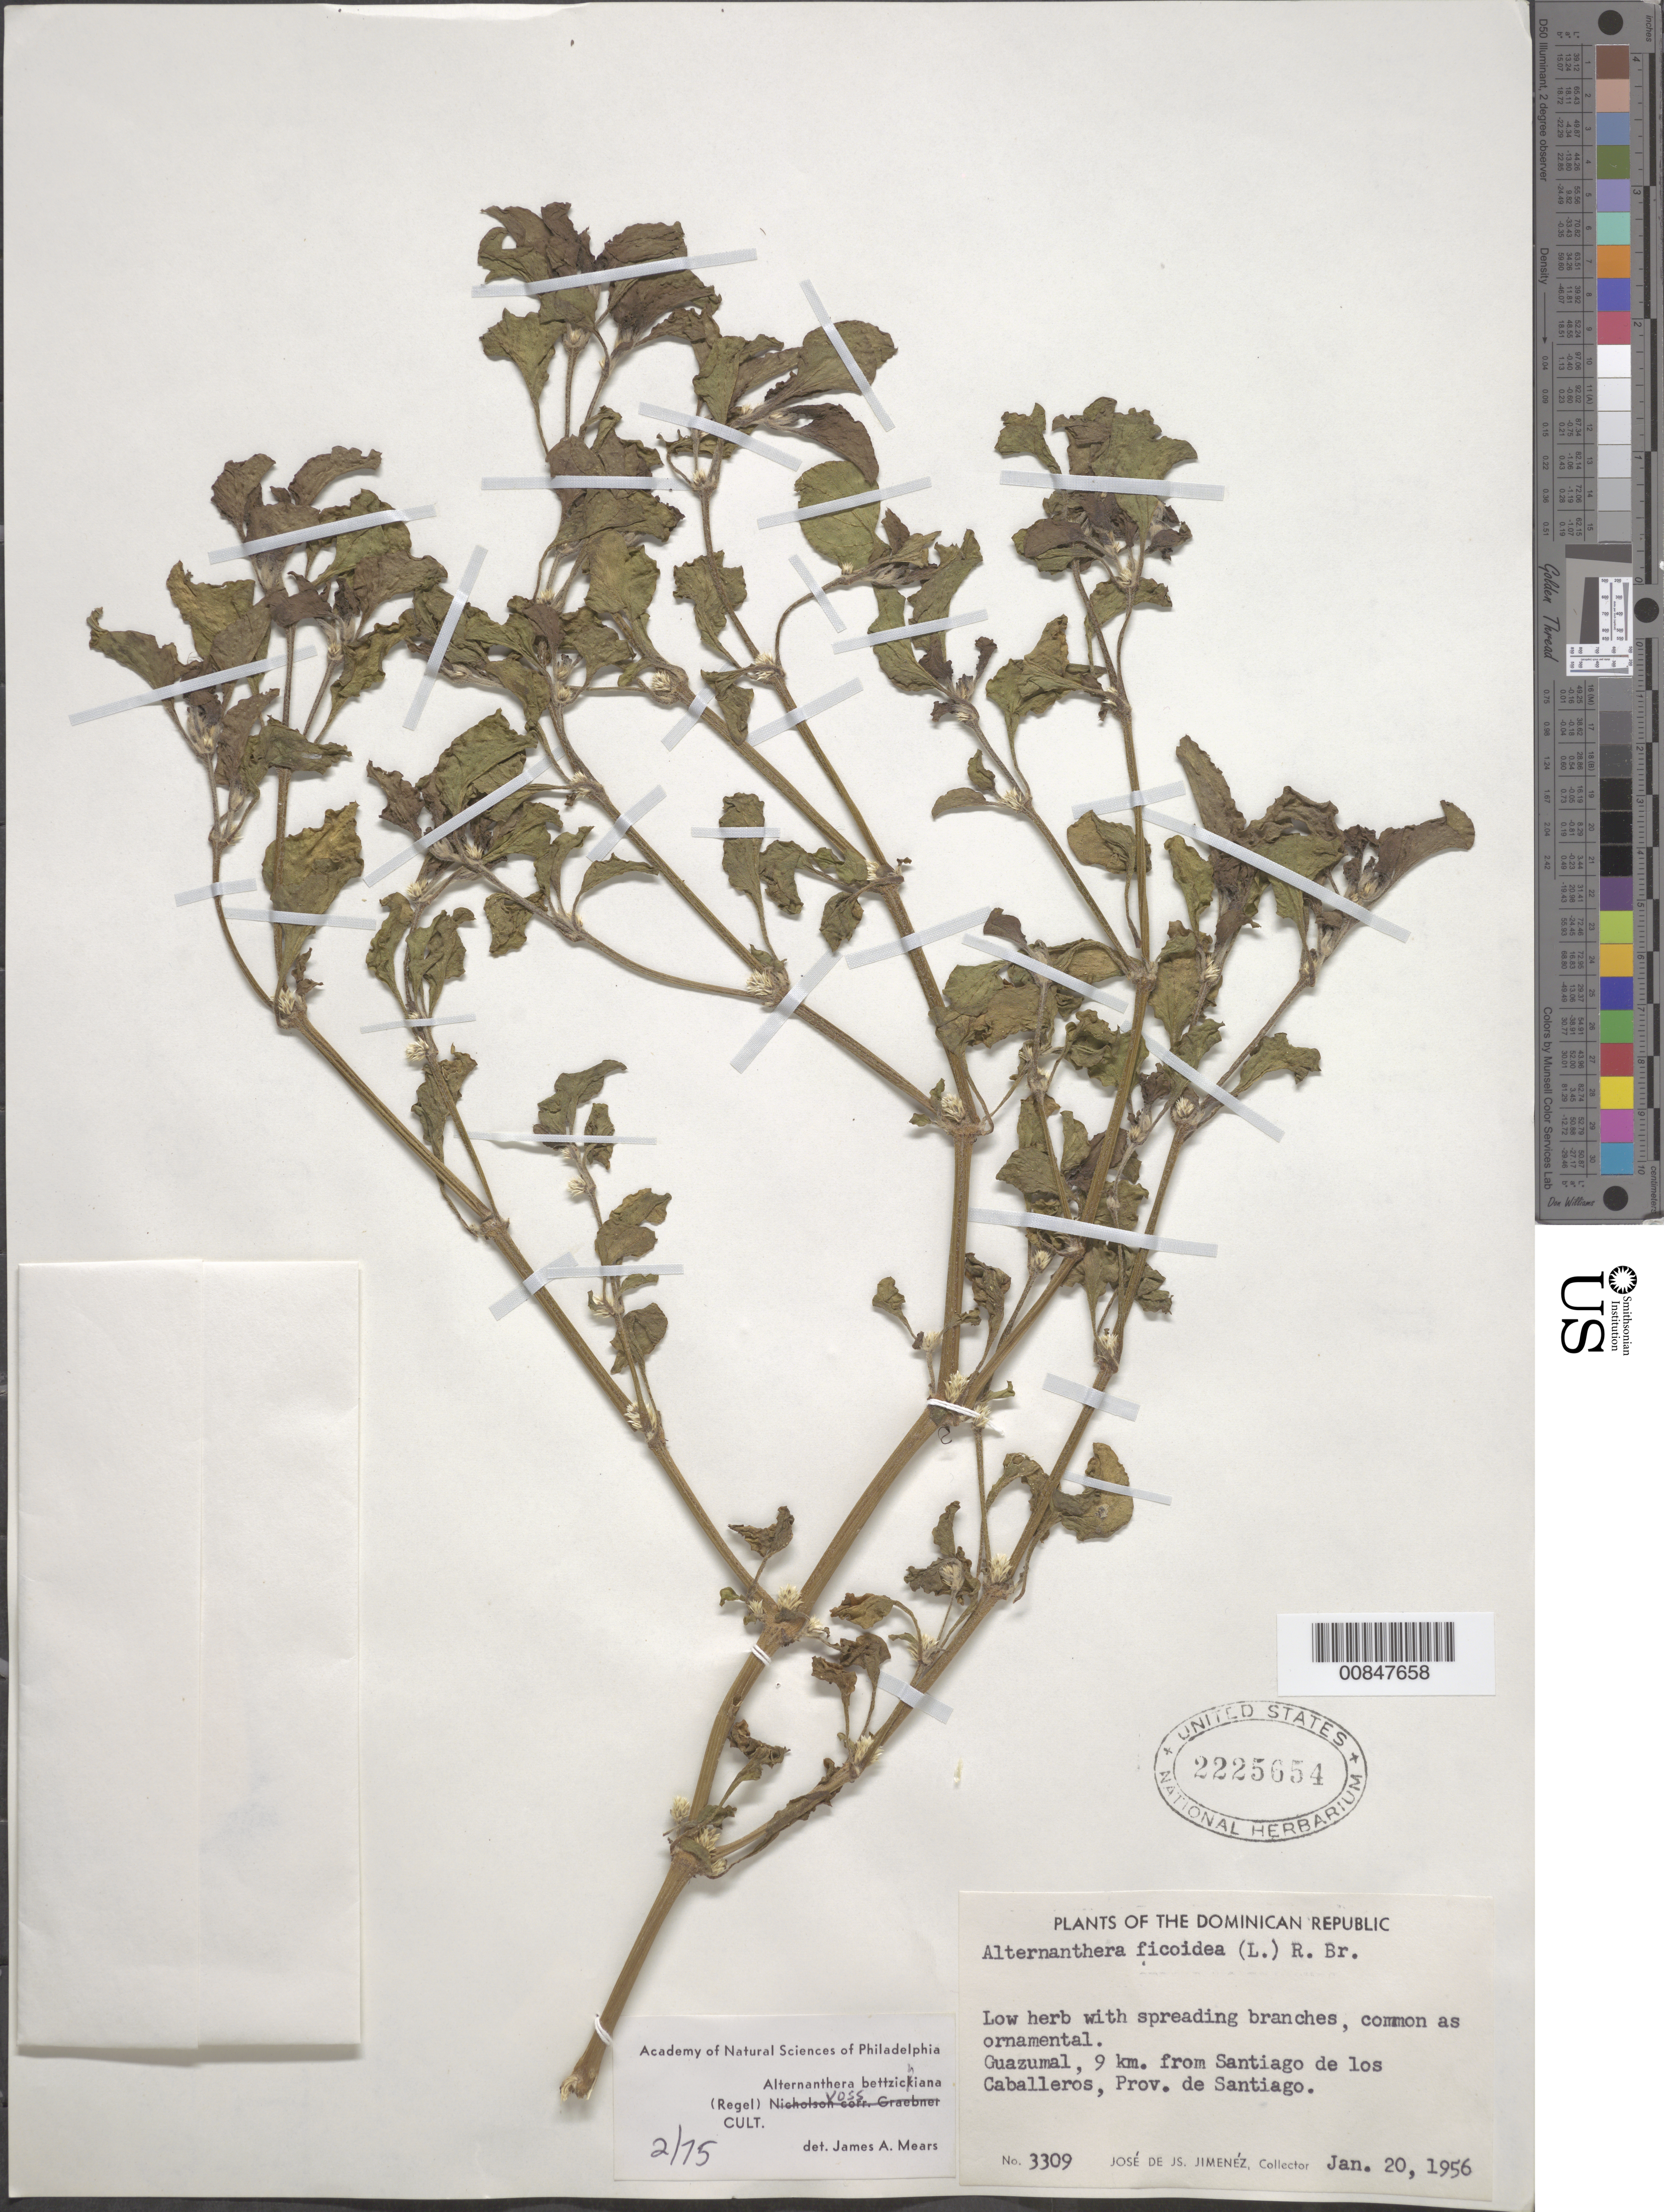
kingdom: Plantae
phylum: Tracheophyta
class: Magnoliopsida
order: Caryophyllales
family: Amaranthaceae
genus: Alternanthera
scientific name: Alternanthera tenella var. bettzickiana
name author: (Regel) Veldkamp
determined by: Mears, J. A., (PH), Academy of Natural Sciences of Philadelphia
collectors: J. J. Jiménez Almonte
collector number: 3309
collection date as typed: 20 Jan 1956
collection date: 1956-01-20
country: Dominican Republic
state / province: Santiago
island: Hispaniola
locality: Guazumal, 9 km. from Santiago de los Caballeros.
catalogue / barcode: US 2225654